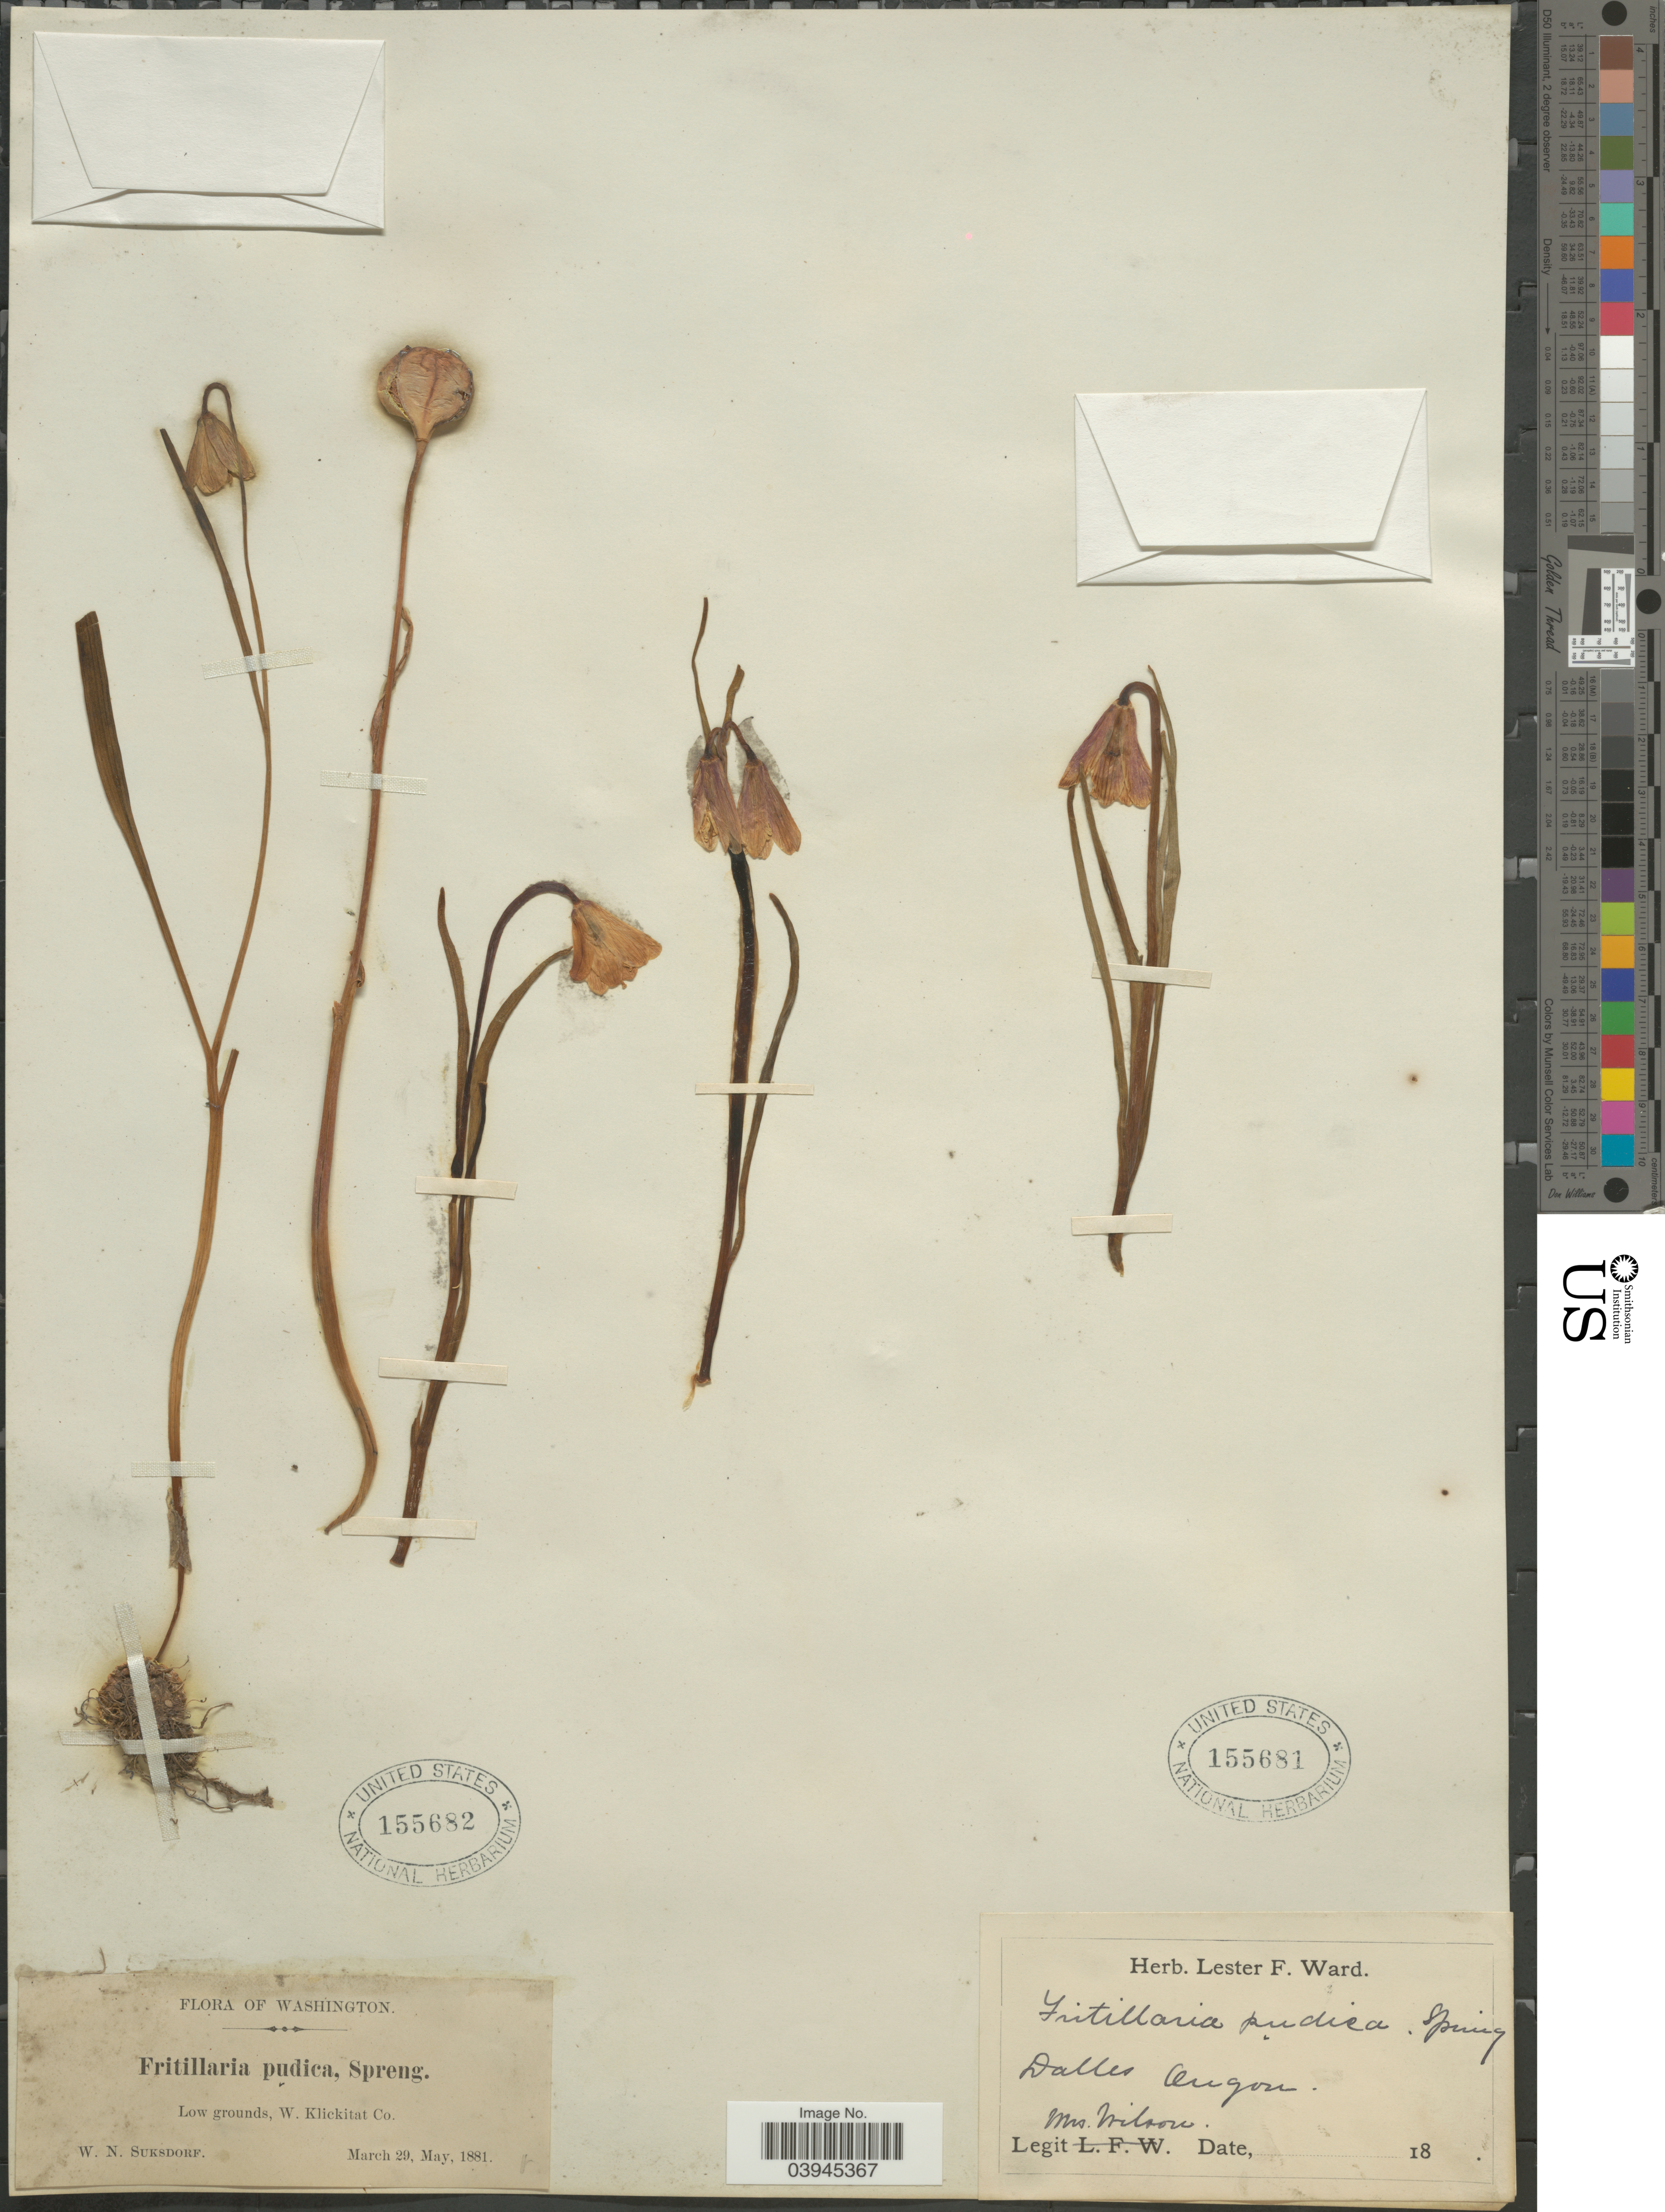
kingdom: Plantae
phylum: Tracheophyta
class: Liliopsida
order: Liliales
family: Liliaceae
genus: Fritillaria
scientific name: Fritillaria pudica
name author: (Pursh) Spreng.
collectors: Wilson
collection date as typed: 18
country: United States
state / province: Oregon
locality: Dalles.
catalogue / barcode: US 155681-2